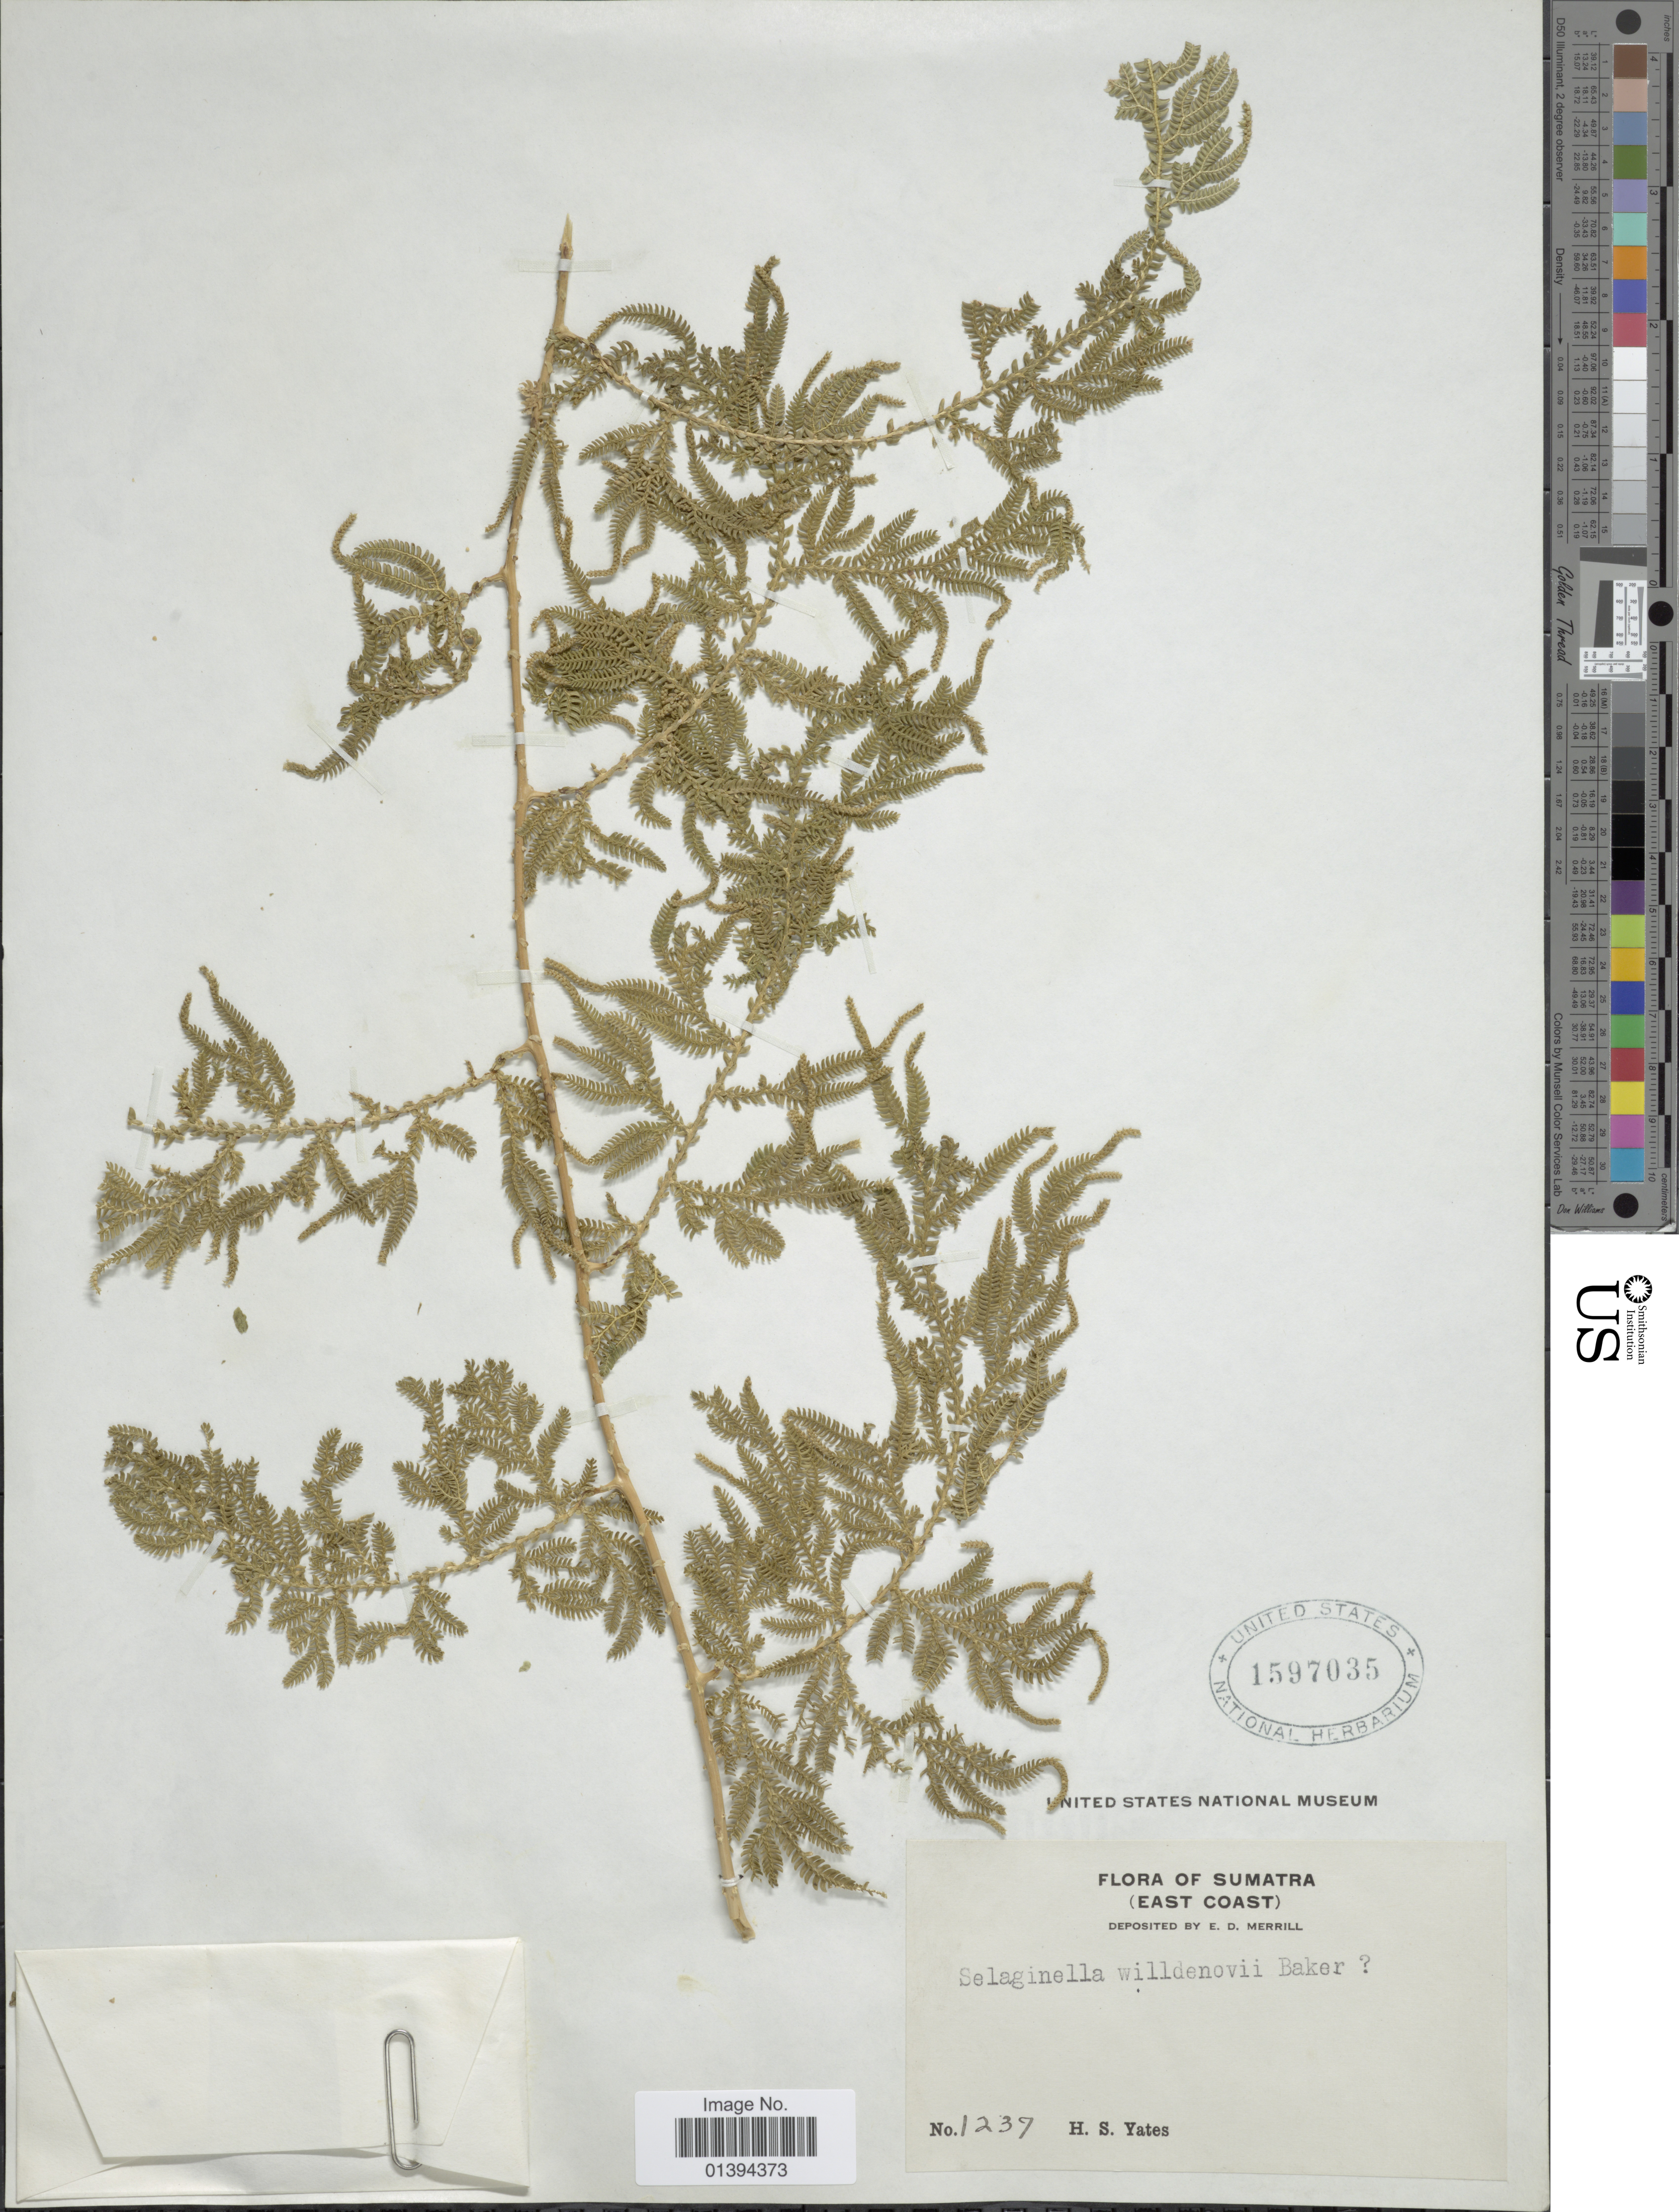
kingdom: Plantae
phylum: Tracheophyta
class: Lycopodiopsida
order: Selaginellales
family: Selaginellaceae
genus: Selaginella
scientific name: Selaginella willdenowii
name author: (Desv. ex Poir.) Baker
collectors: H. S. Yates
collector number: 1237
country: Indonesia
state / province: Sumatra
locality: East Coast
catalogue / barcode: US 1597035